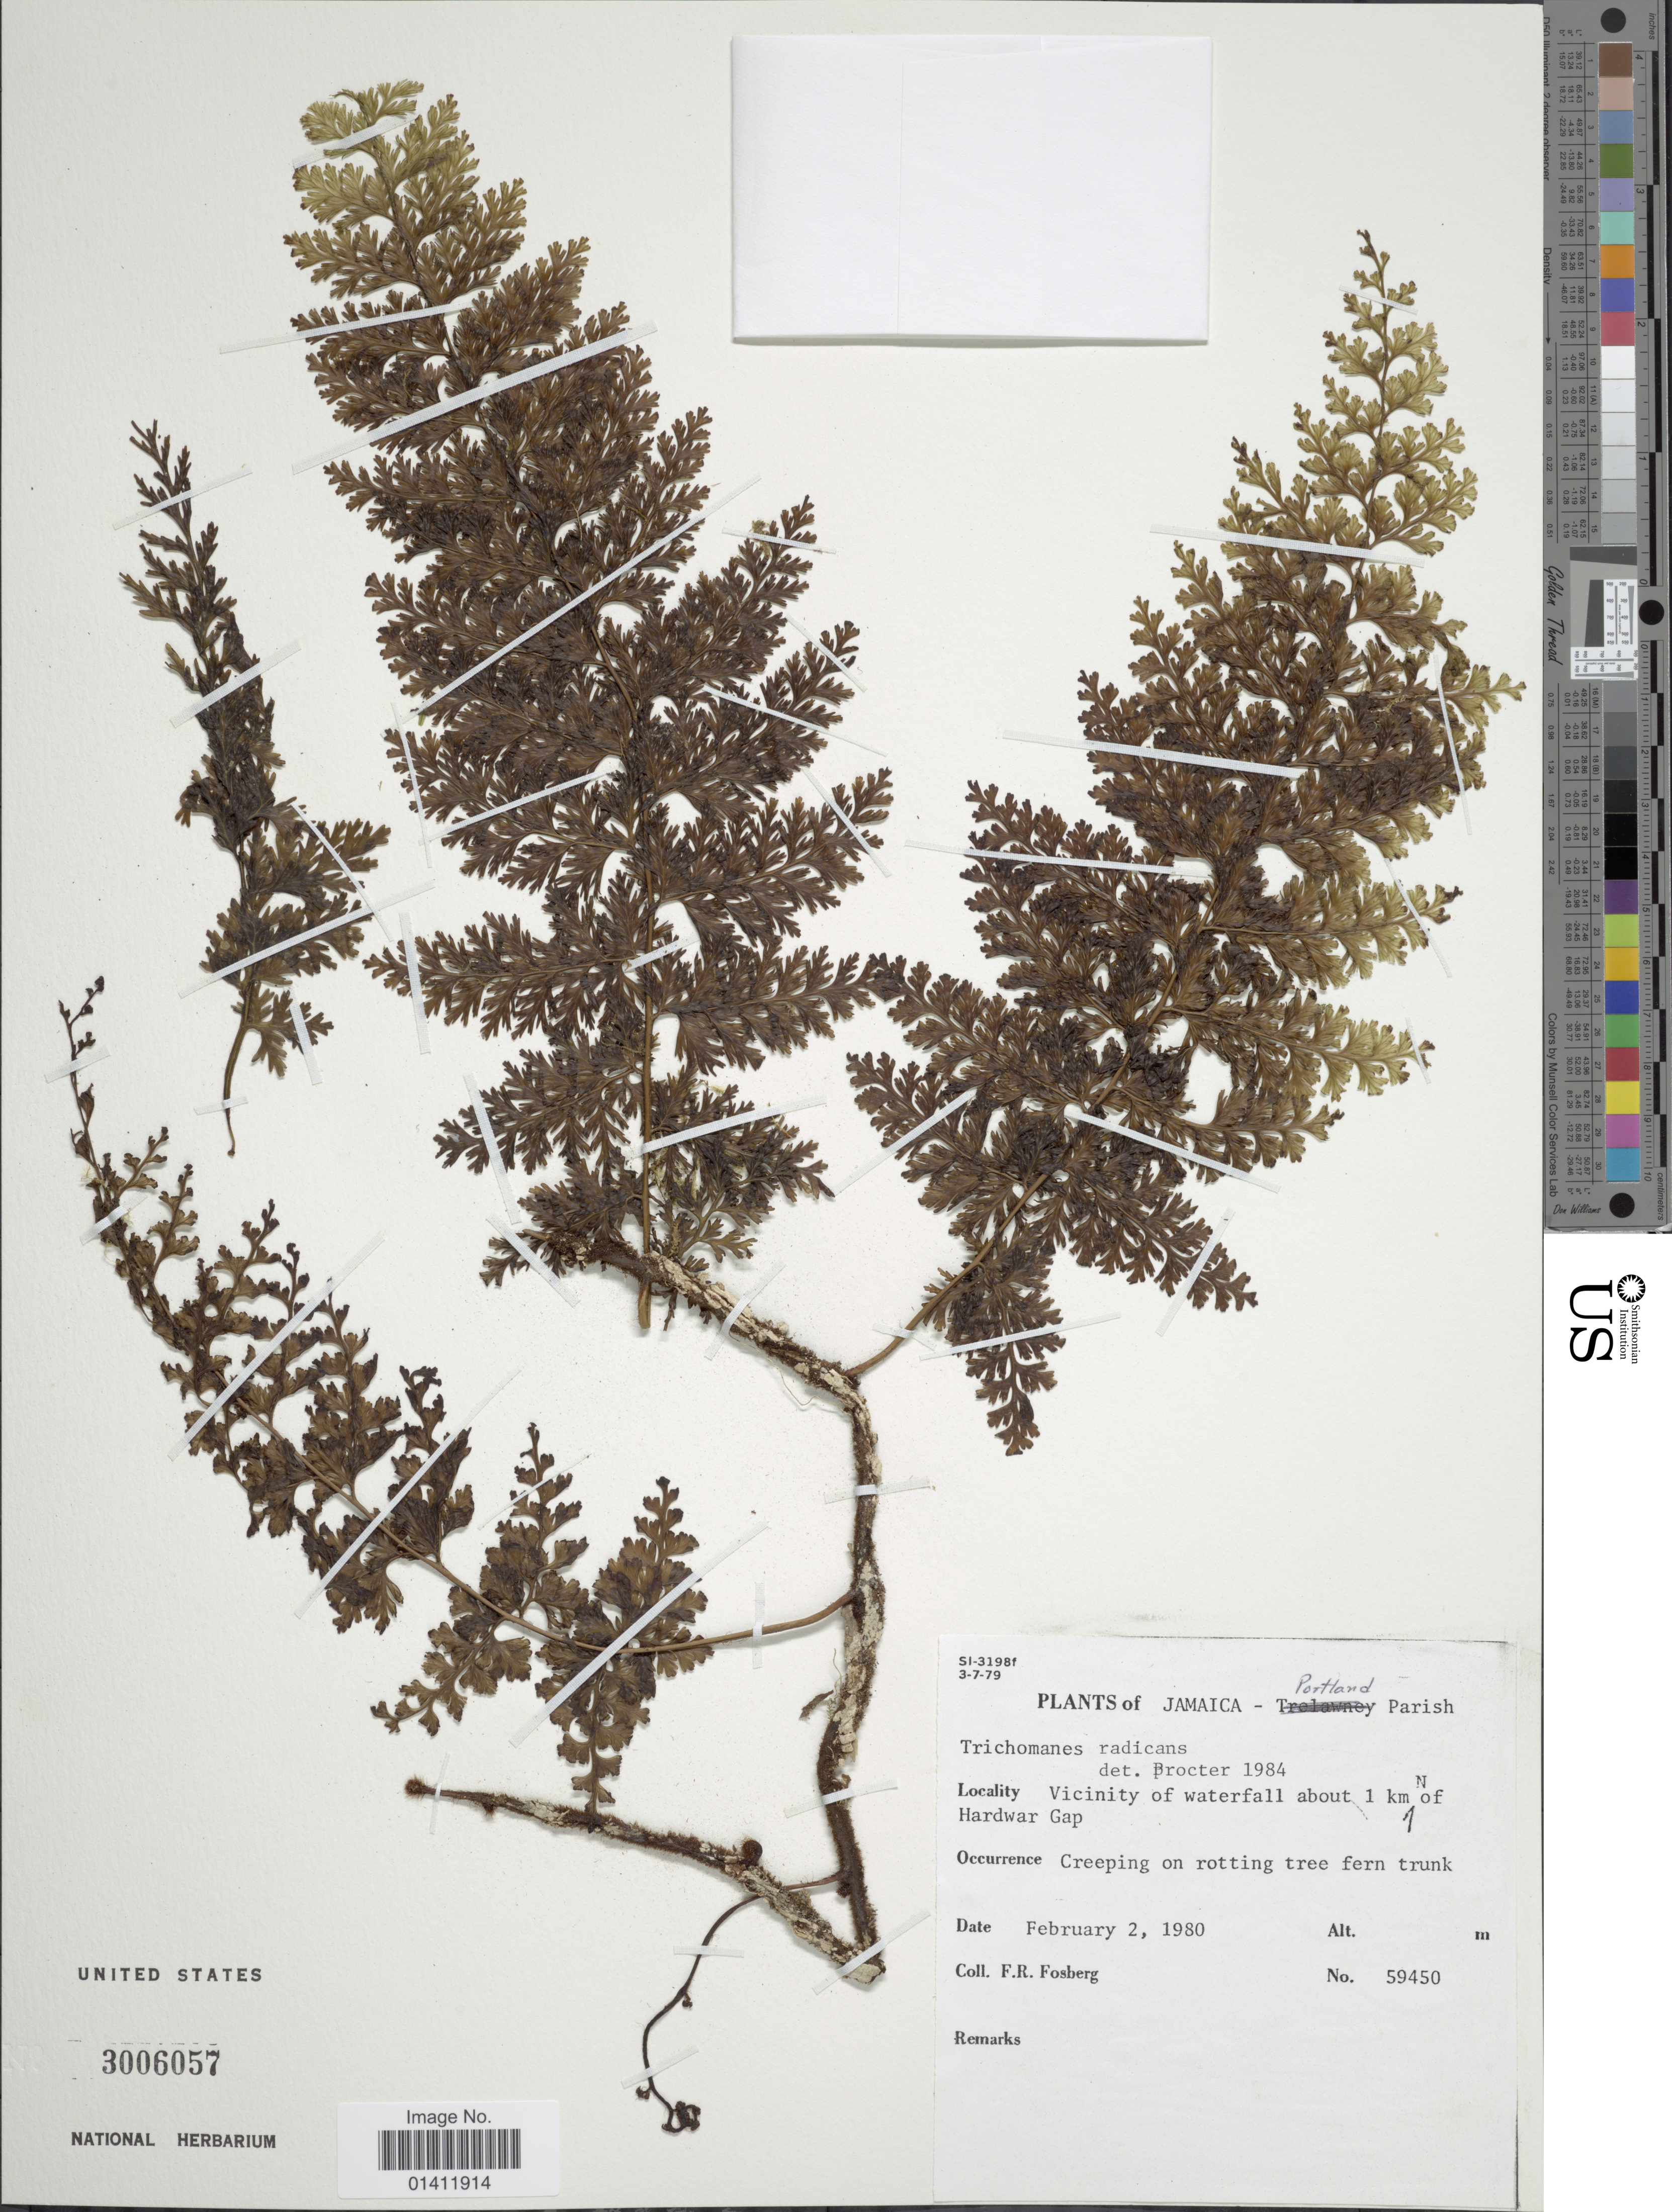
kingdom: Plantae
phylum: Tracheophyta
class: Polypodiopsida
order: Hymenophyllales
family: Hymenophyllaceae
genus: Vandenboschia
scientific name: Vandenboschia radicans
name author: (Sw.) Copel.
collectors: F. R. Fosberg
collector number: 59450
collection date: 1980-02-02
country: Jamaica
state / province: Portland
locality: Vicinity of waterfall about 1 km N of Hardwar Gap.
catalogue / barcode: US 3006057